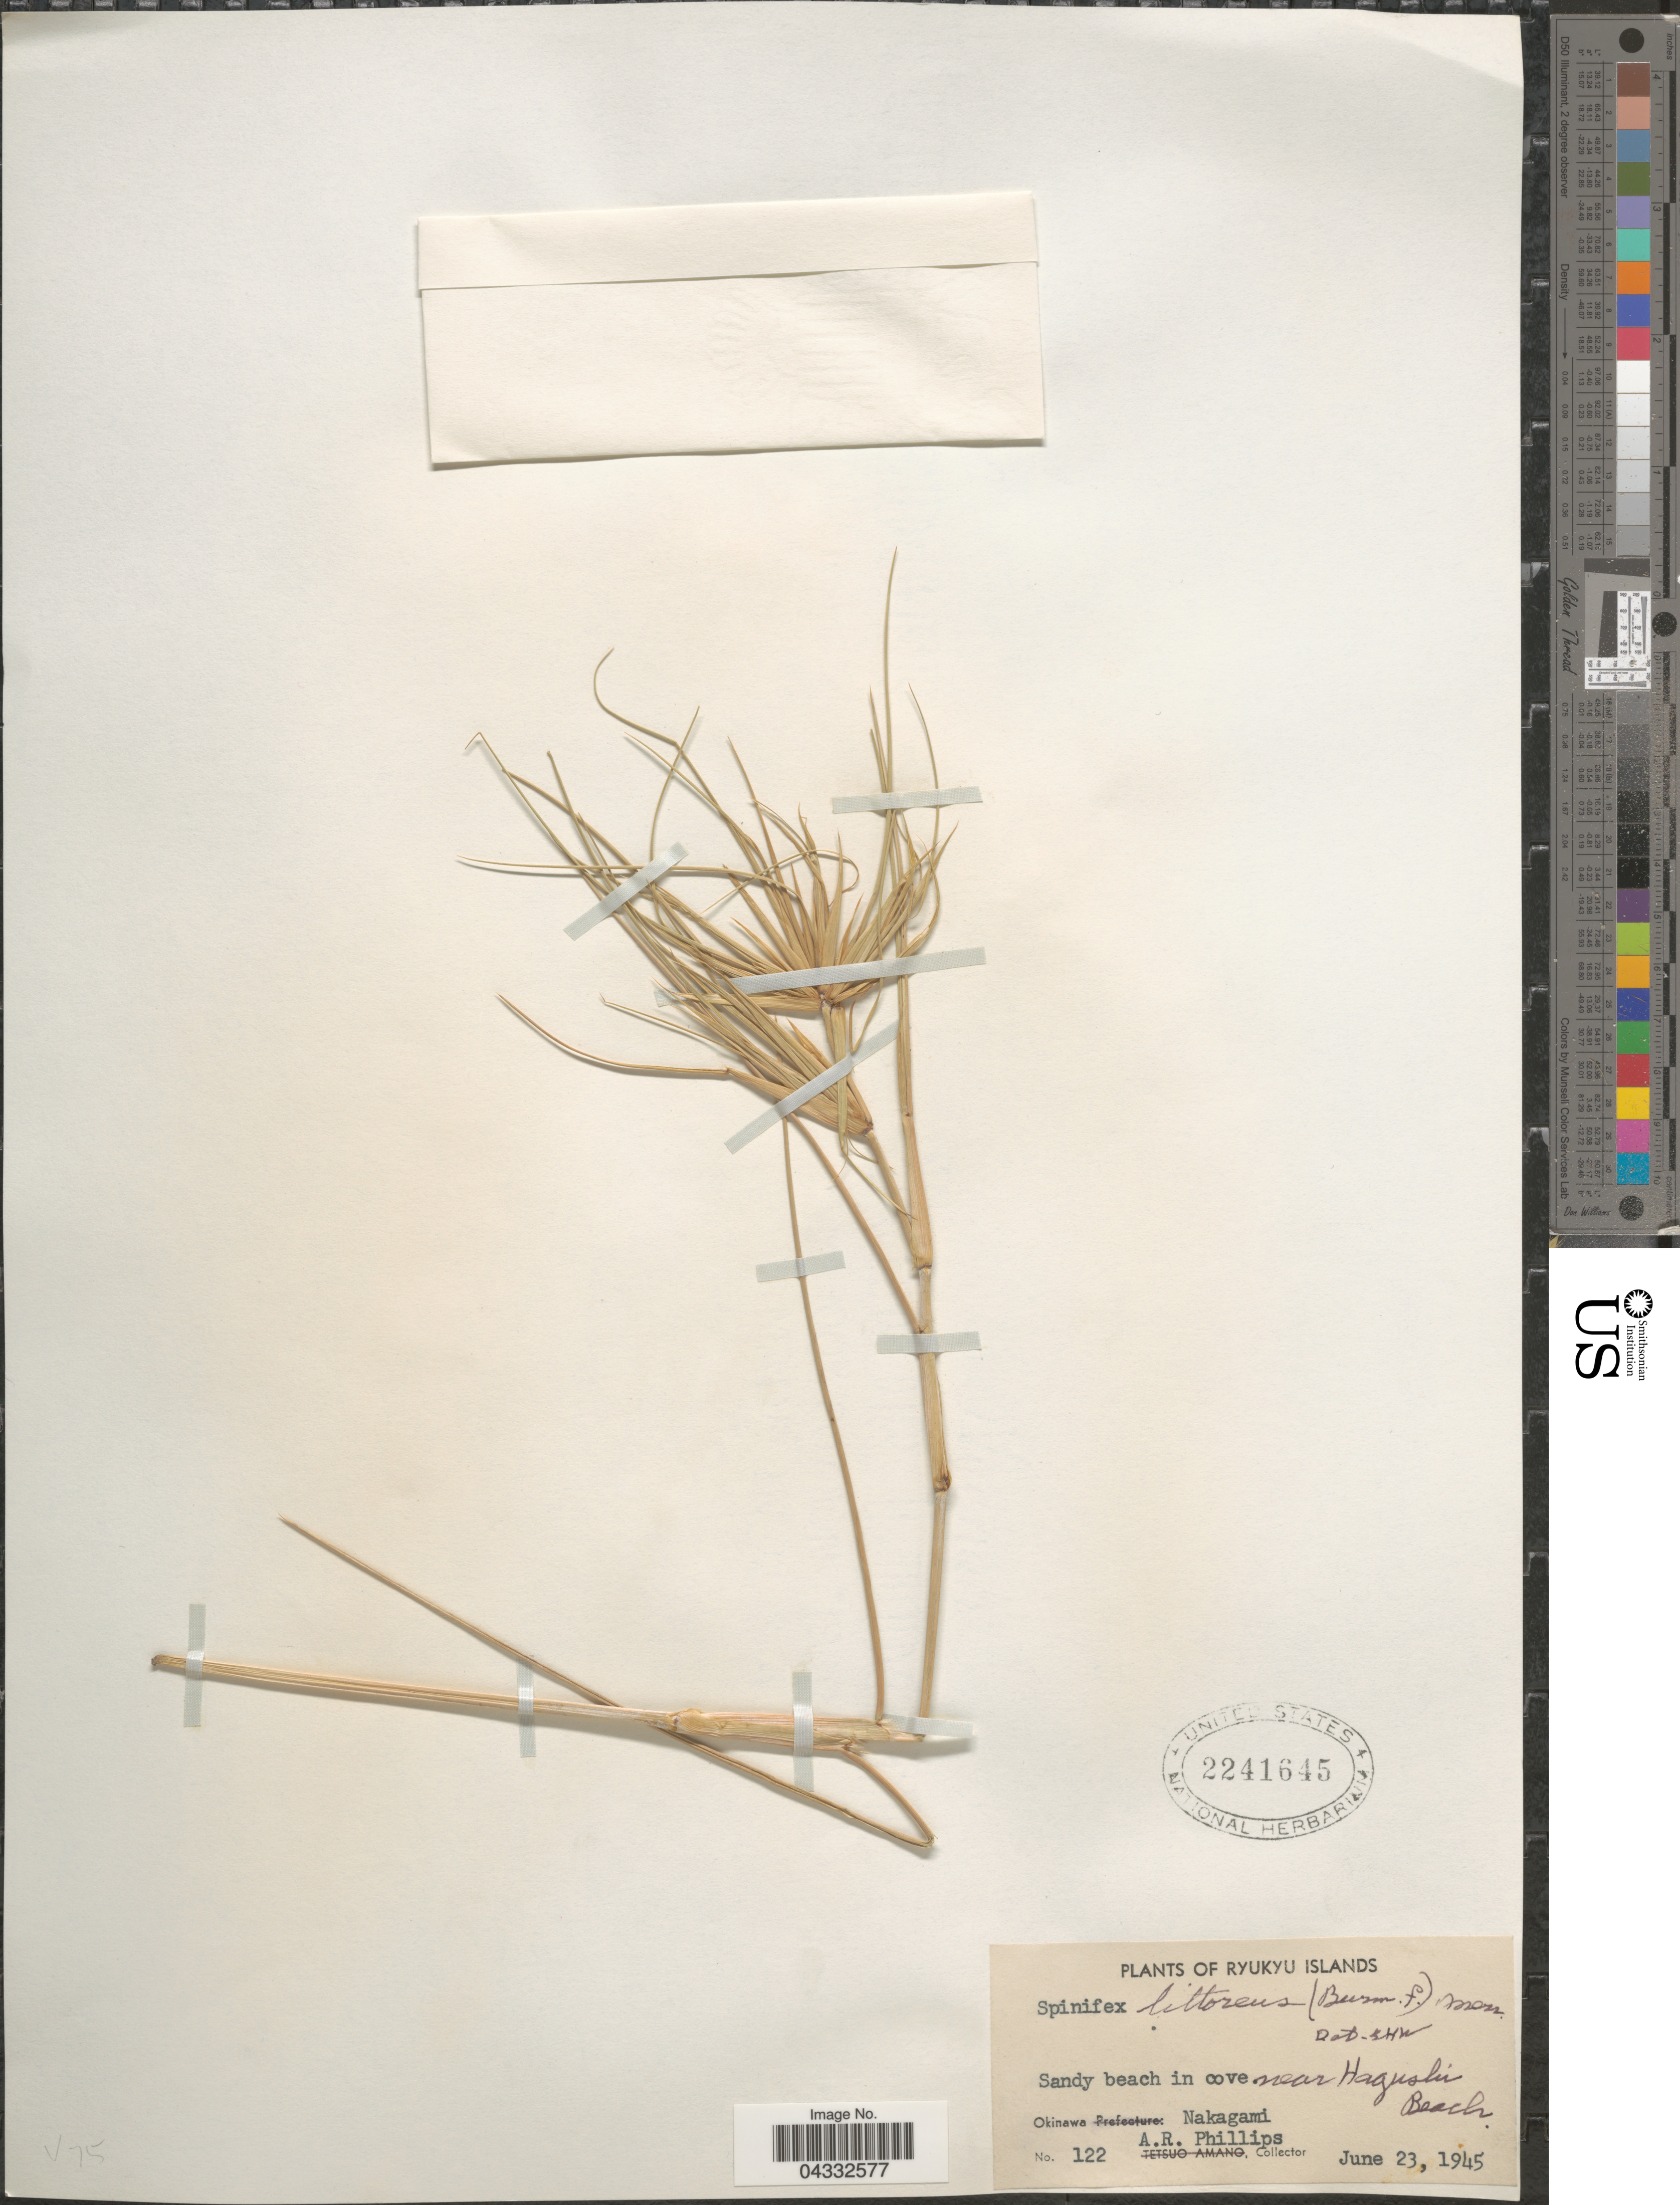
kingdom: Plantae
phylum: Tracheophyta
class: Liliopsida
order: Poales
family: Poaceae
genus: Spinifex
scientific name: Spinifex littoreus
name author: (Burm. f.) Merr.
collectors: A. R. Phillips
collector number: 122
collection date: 1945-06-23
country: Japan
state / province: Okinawa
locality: Ryukyu Islands. Sandy beach in cove near Hagushi Beach. Okinawa. Nakagami.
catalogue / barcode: US 2241645